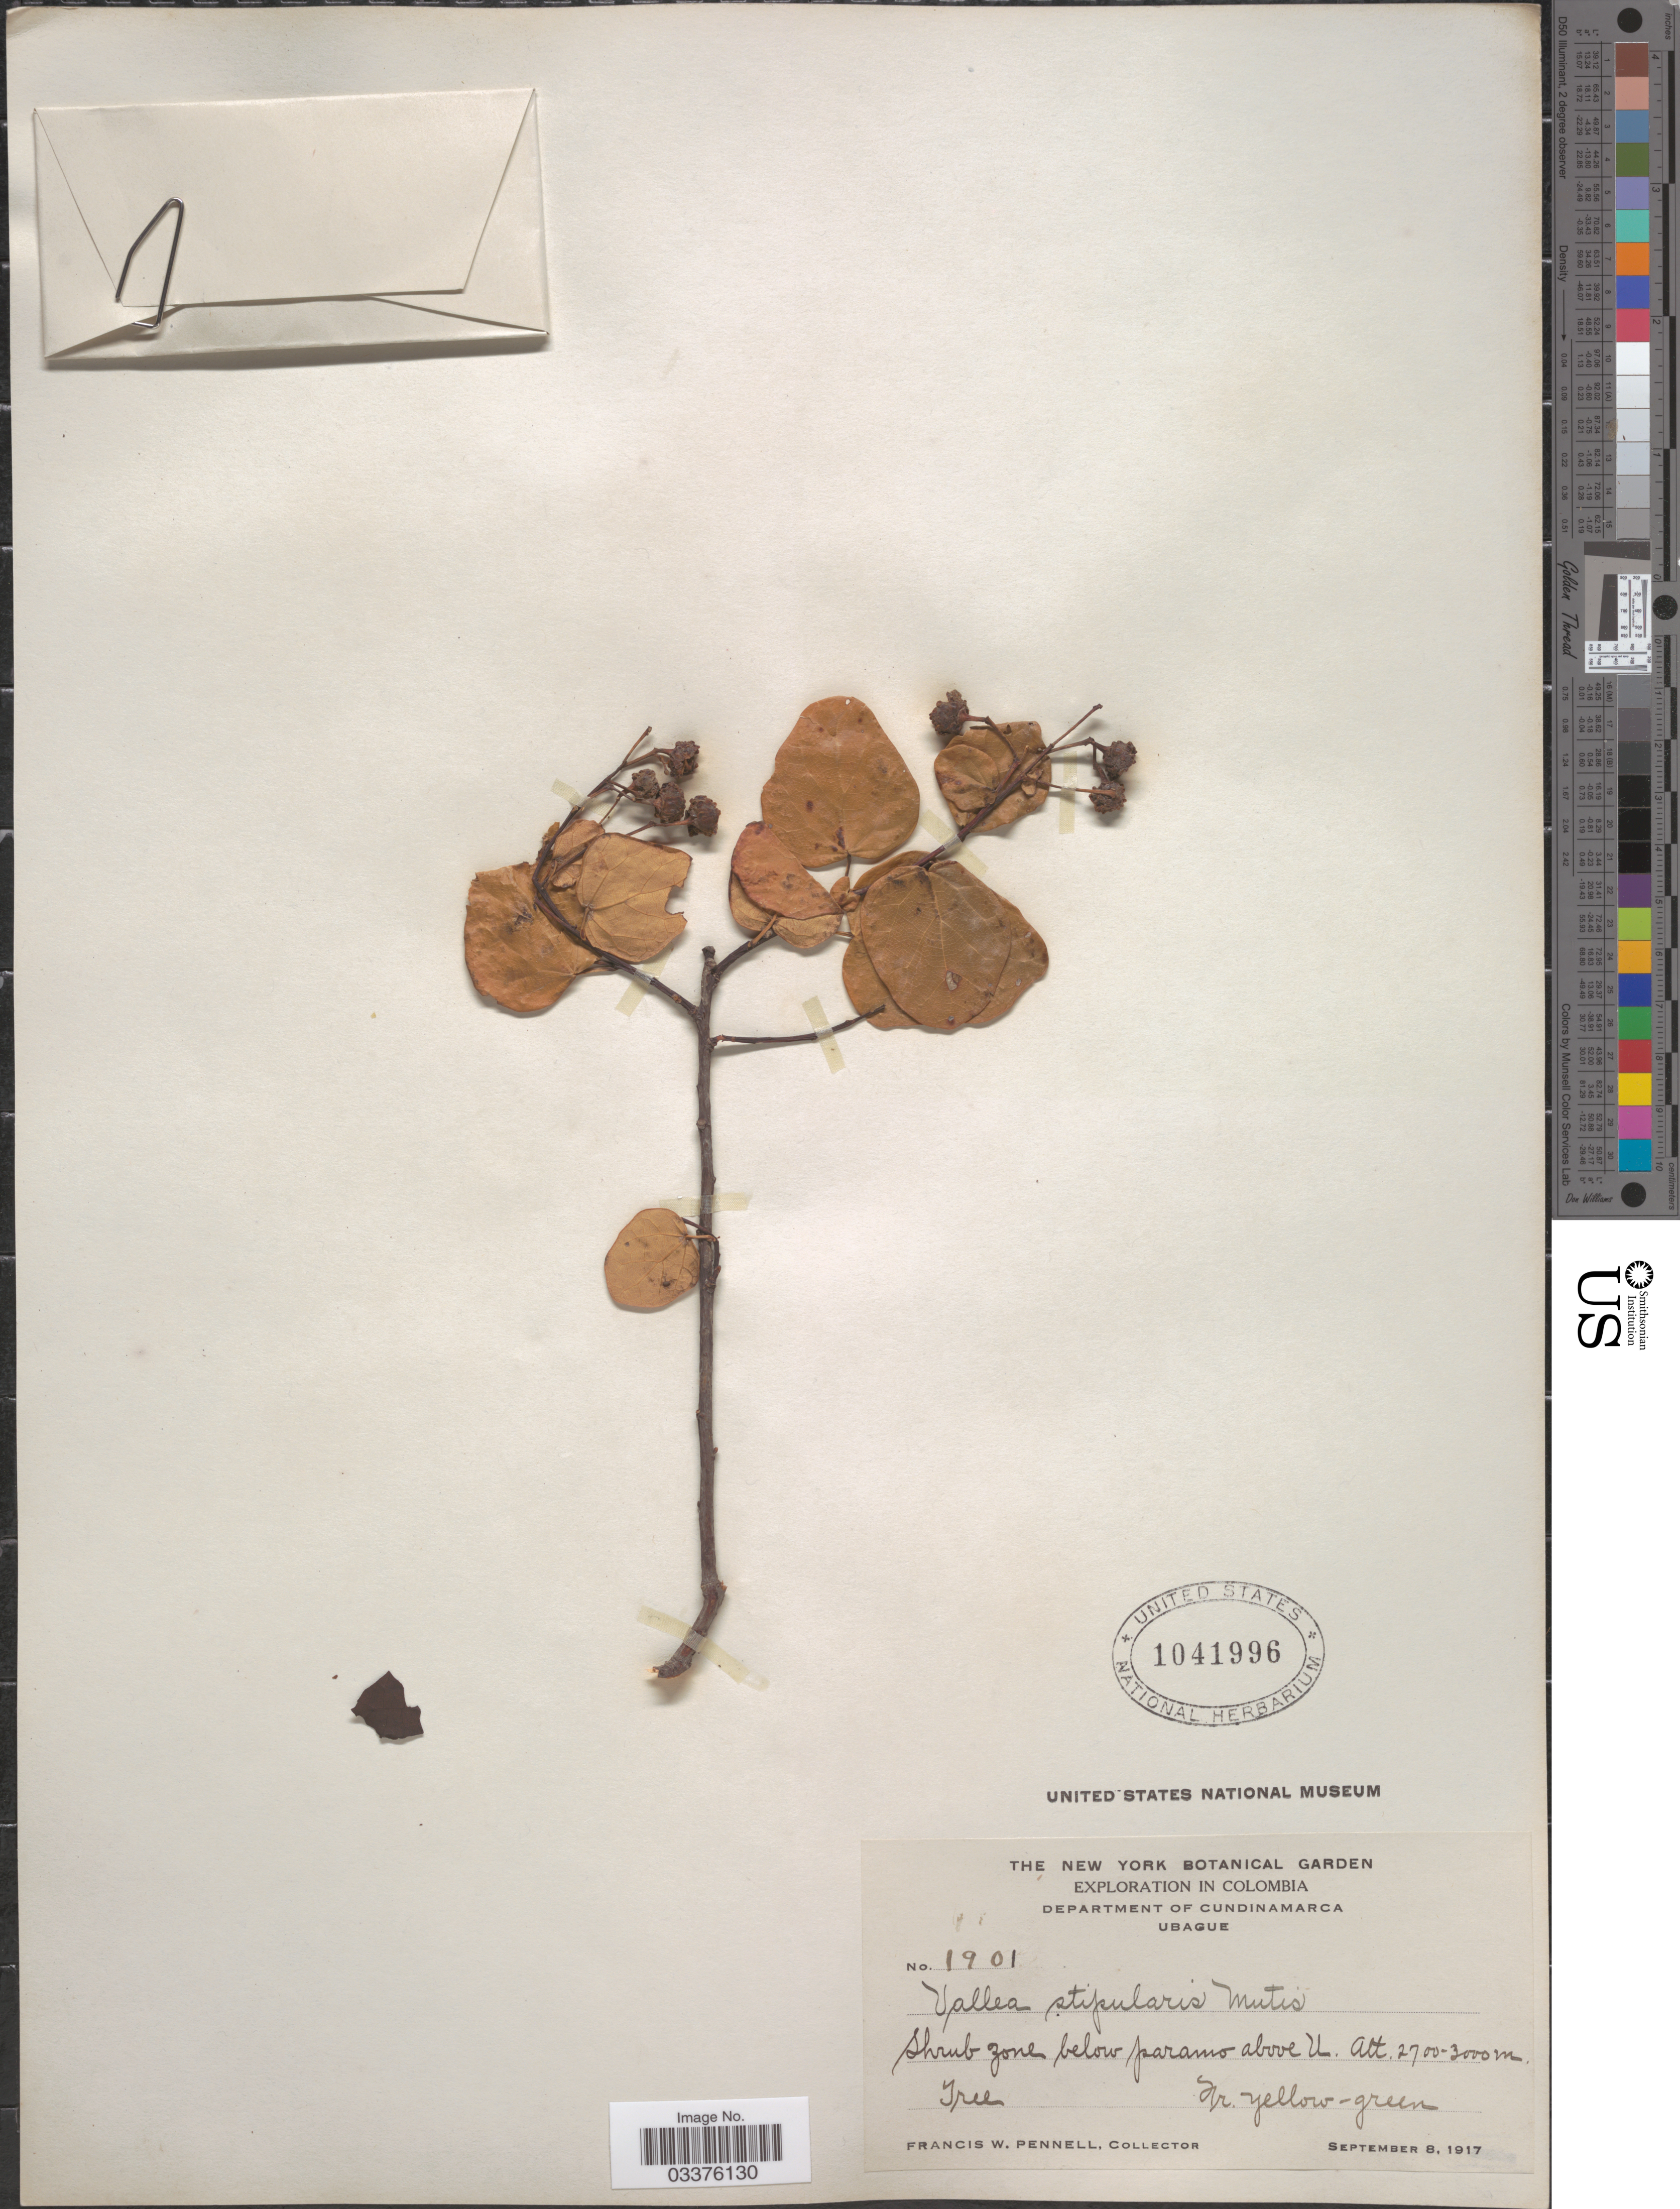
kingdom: Plantae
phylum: Tracheophyta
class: Magnoliopsida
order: Oxalidales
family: Elaeocarpaceae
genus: Vallea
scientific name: Vallea stipularis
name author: L. f.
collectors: F. W. Pennell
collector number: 1901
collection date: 1917-09-08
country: Colombia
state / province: Cundinamarca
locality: Department of Cundinamarca, Ubague.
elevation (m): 2700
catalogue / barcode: US 1041996